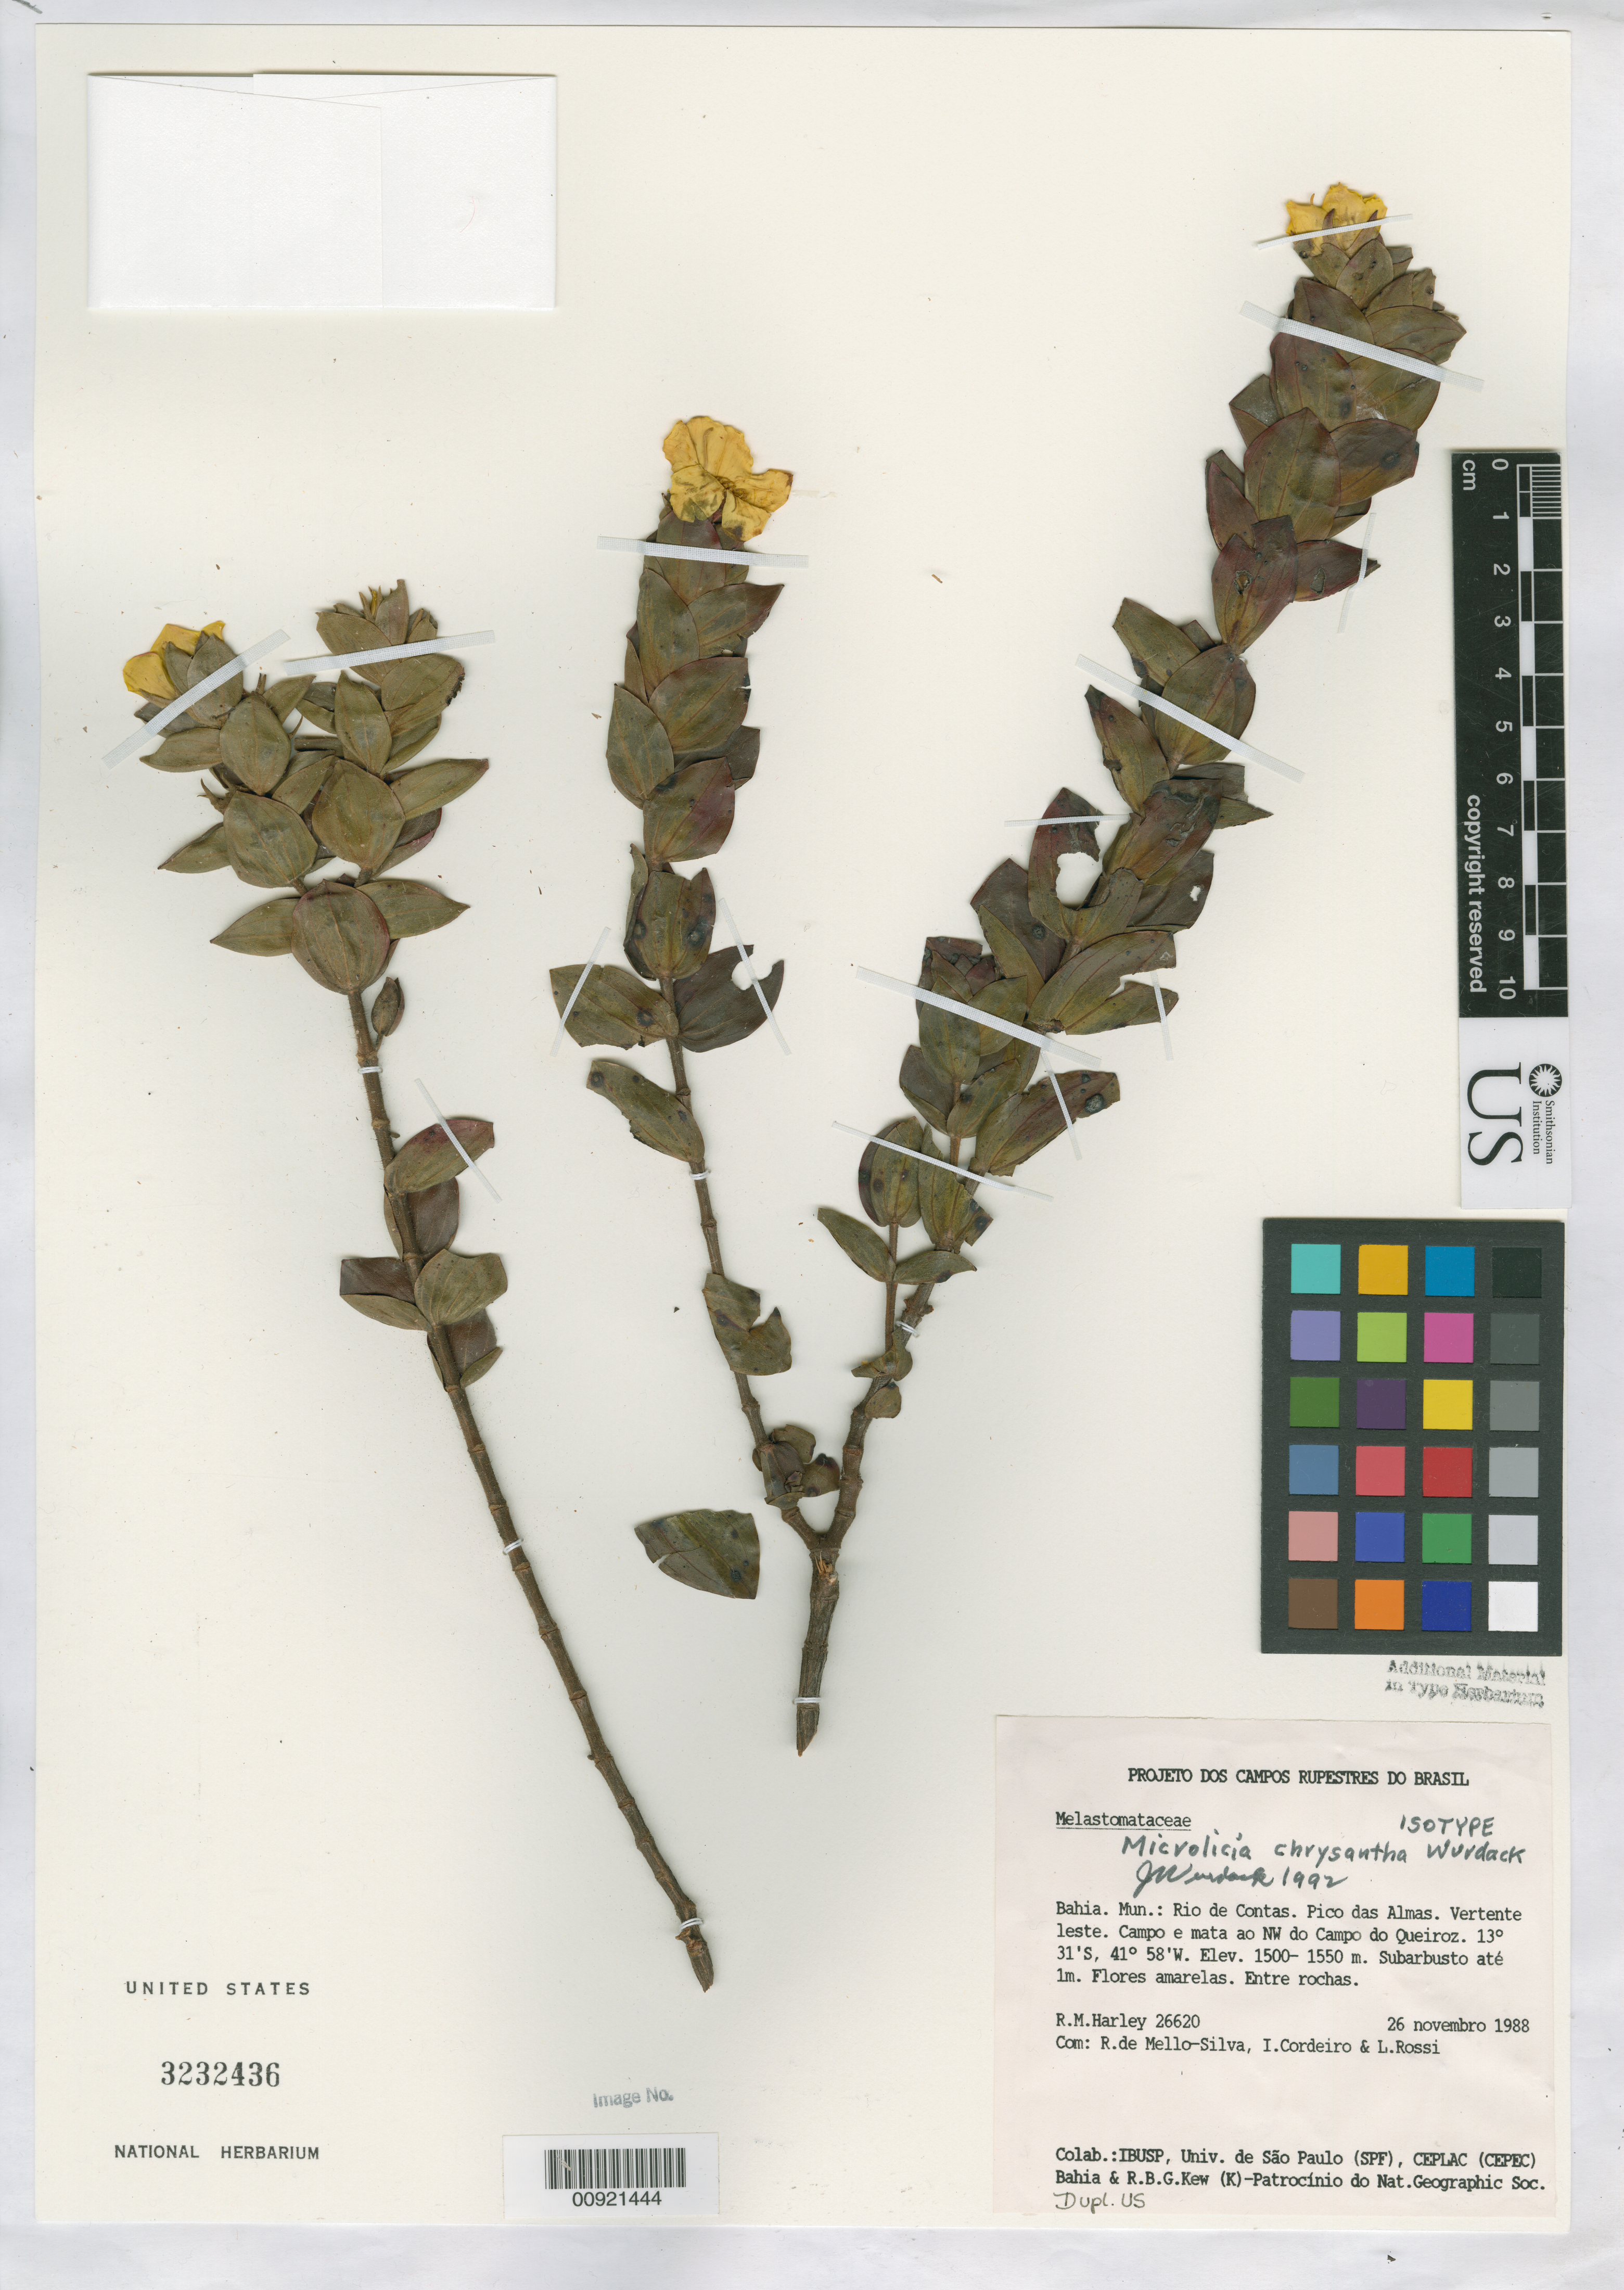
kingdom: Plantae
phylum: Tracheophyta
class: Magnoliopsida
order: Myrtales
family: Melastomataceae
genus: Microlicia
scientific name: Microlicia chrysantha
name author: Wurdack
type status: Isotype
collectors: R. M. Harley, R. Mello-Silva, I. Cordeiro & L. Rossi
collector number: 26620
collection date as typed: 26 Nov 1988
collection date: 1988-11-26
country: Brazil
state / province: Bahia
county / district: Rio de Contas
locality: Pico das Almas, vertente leste, campo e mata ao NW do Campo do Quiroz.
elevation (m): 1500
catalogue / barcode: US 3232436